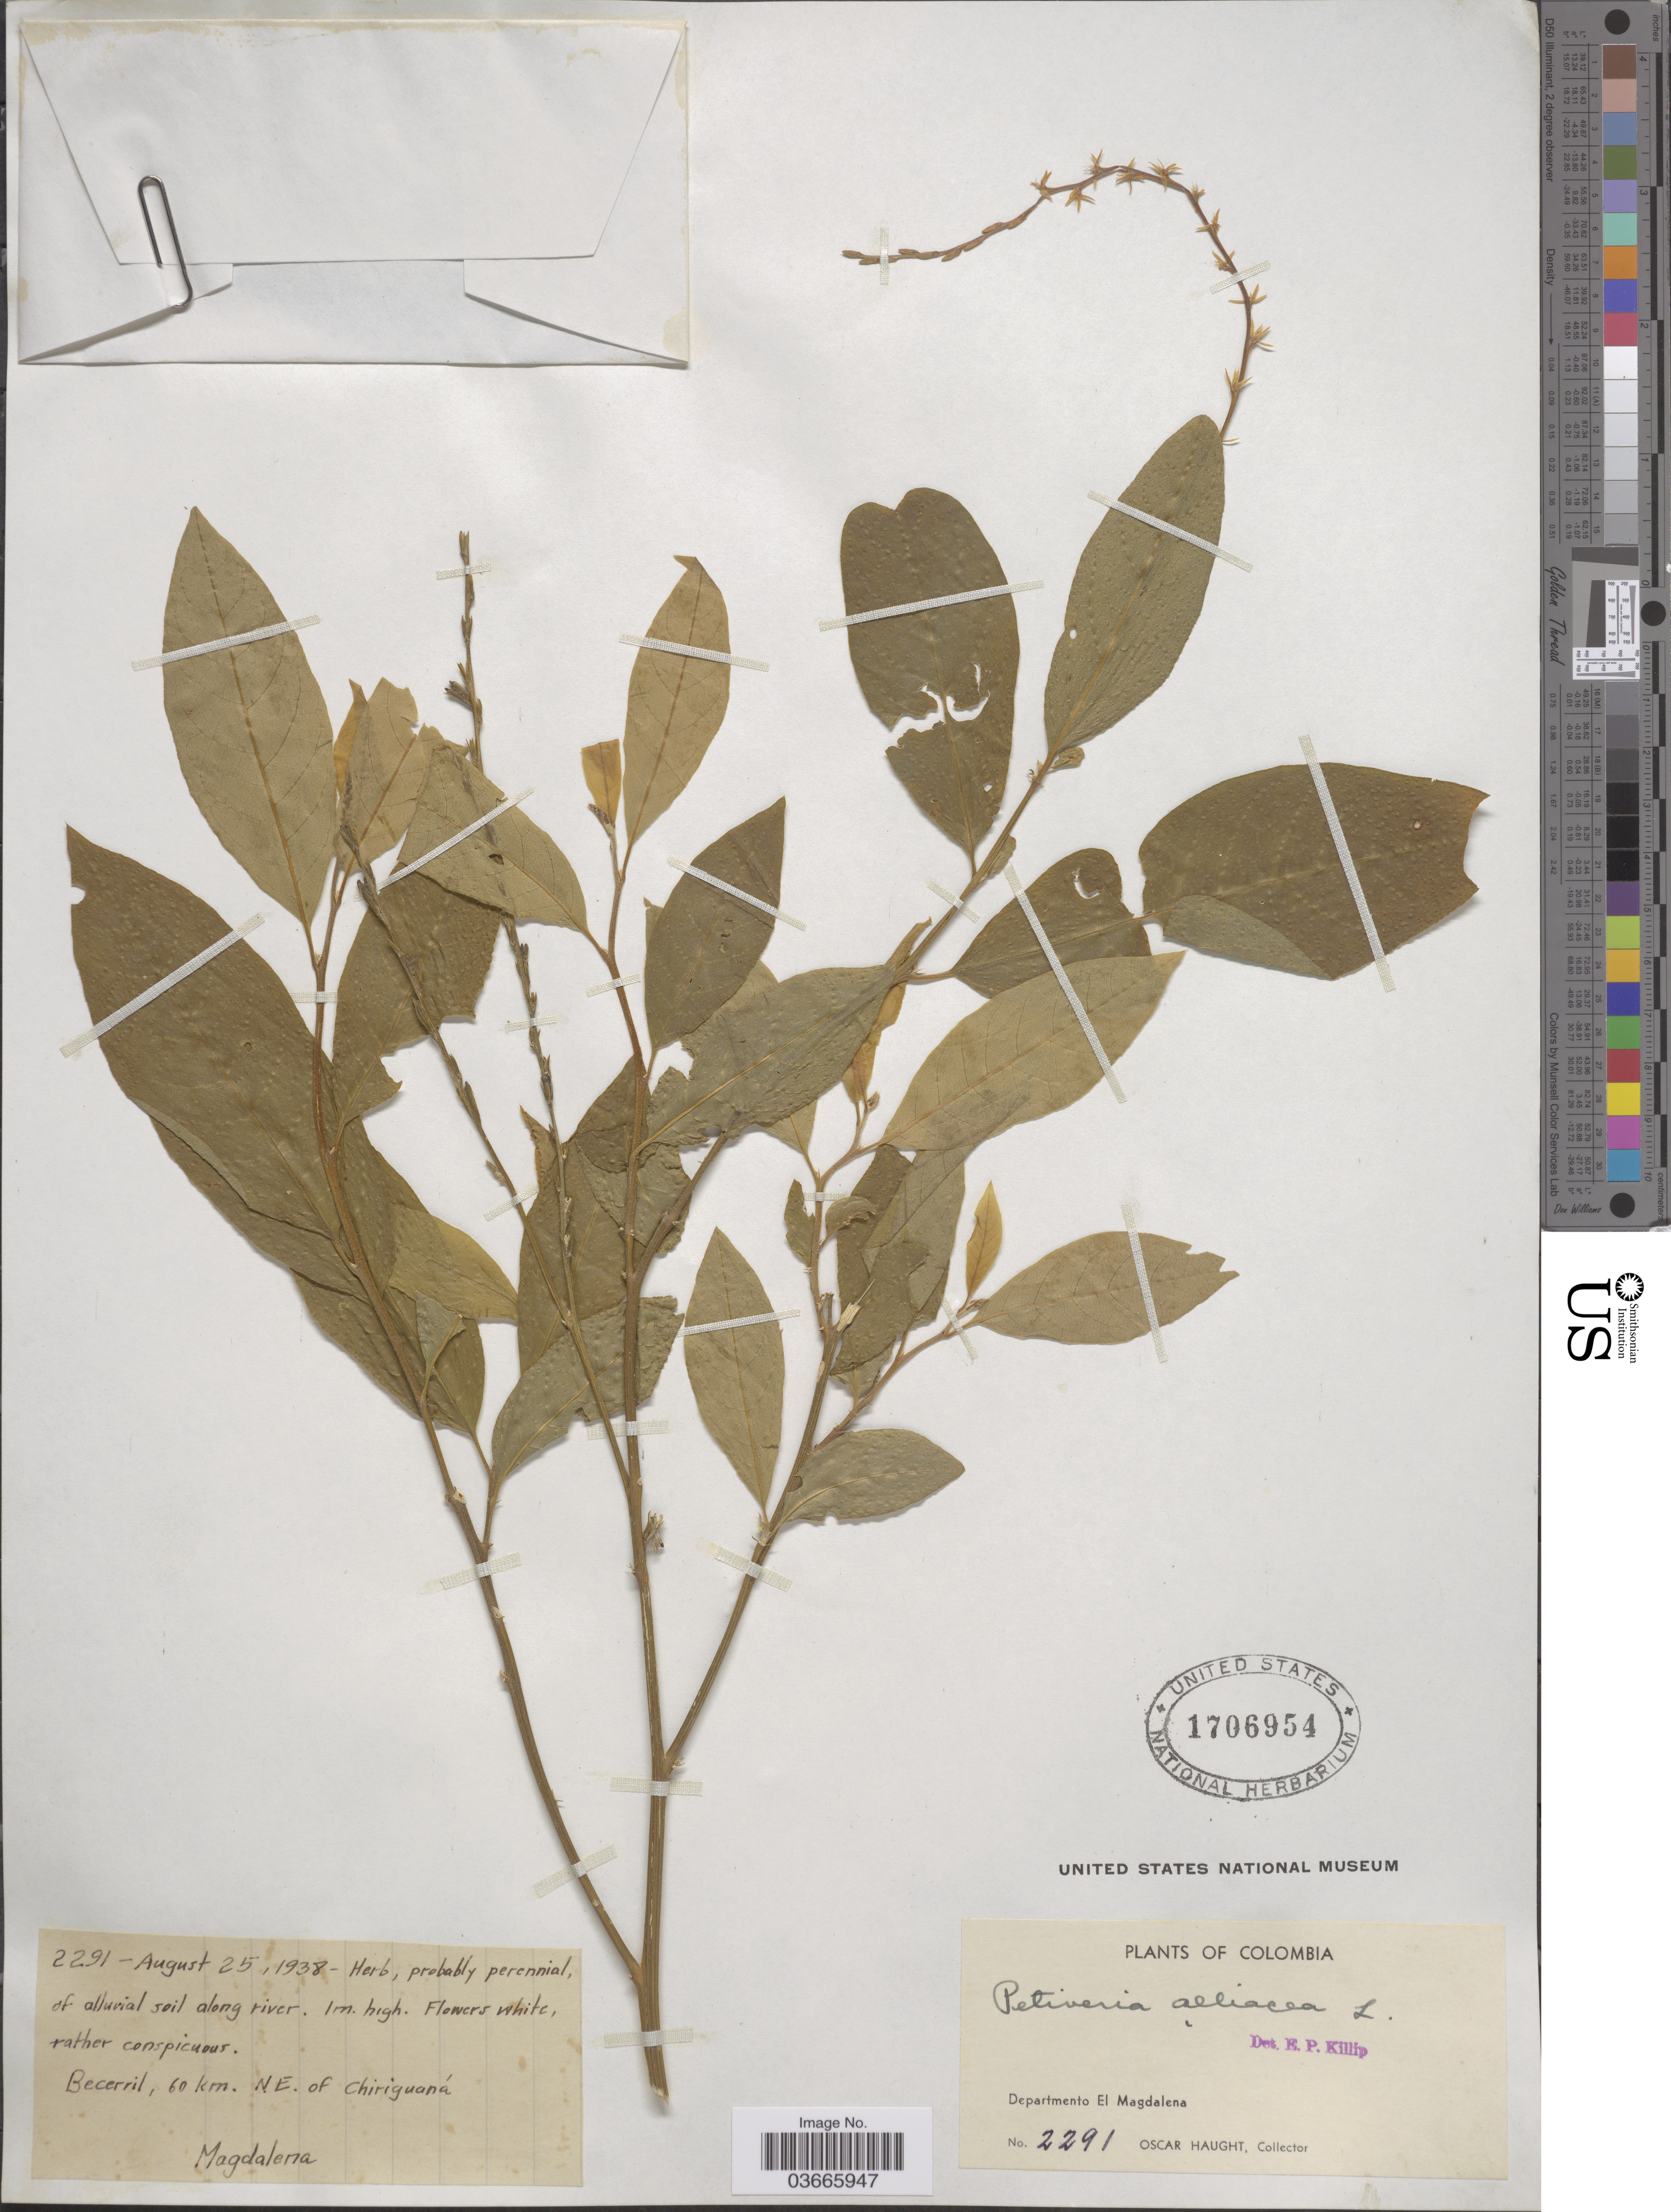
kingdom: Plantae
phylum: Tracheophyta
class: Magnoliopsida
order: Caryophyllales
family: Phytolaccaceae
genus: Petiveria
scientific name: Petiveria alliacea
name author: L.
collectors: O. L. Haught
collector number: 2291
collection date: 1938-08-25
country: Colombia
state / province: Magdalena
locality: Becerril, 60 km. NE of Chiriguaná. Departamento El Magdalena.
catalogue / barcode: US 1706954